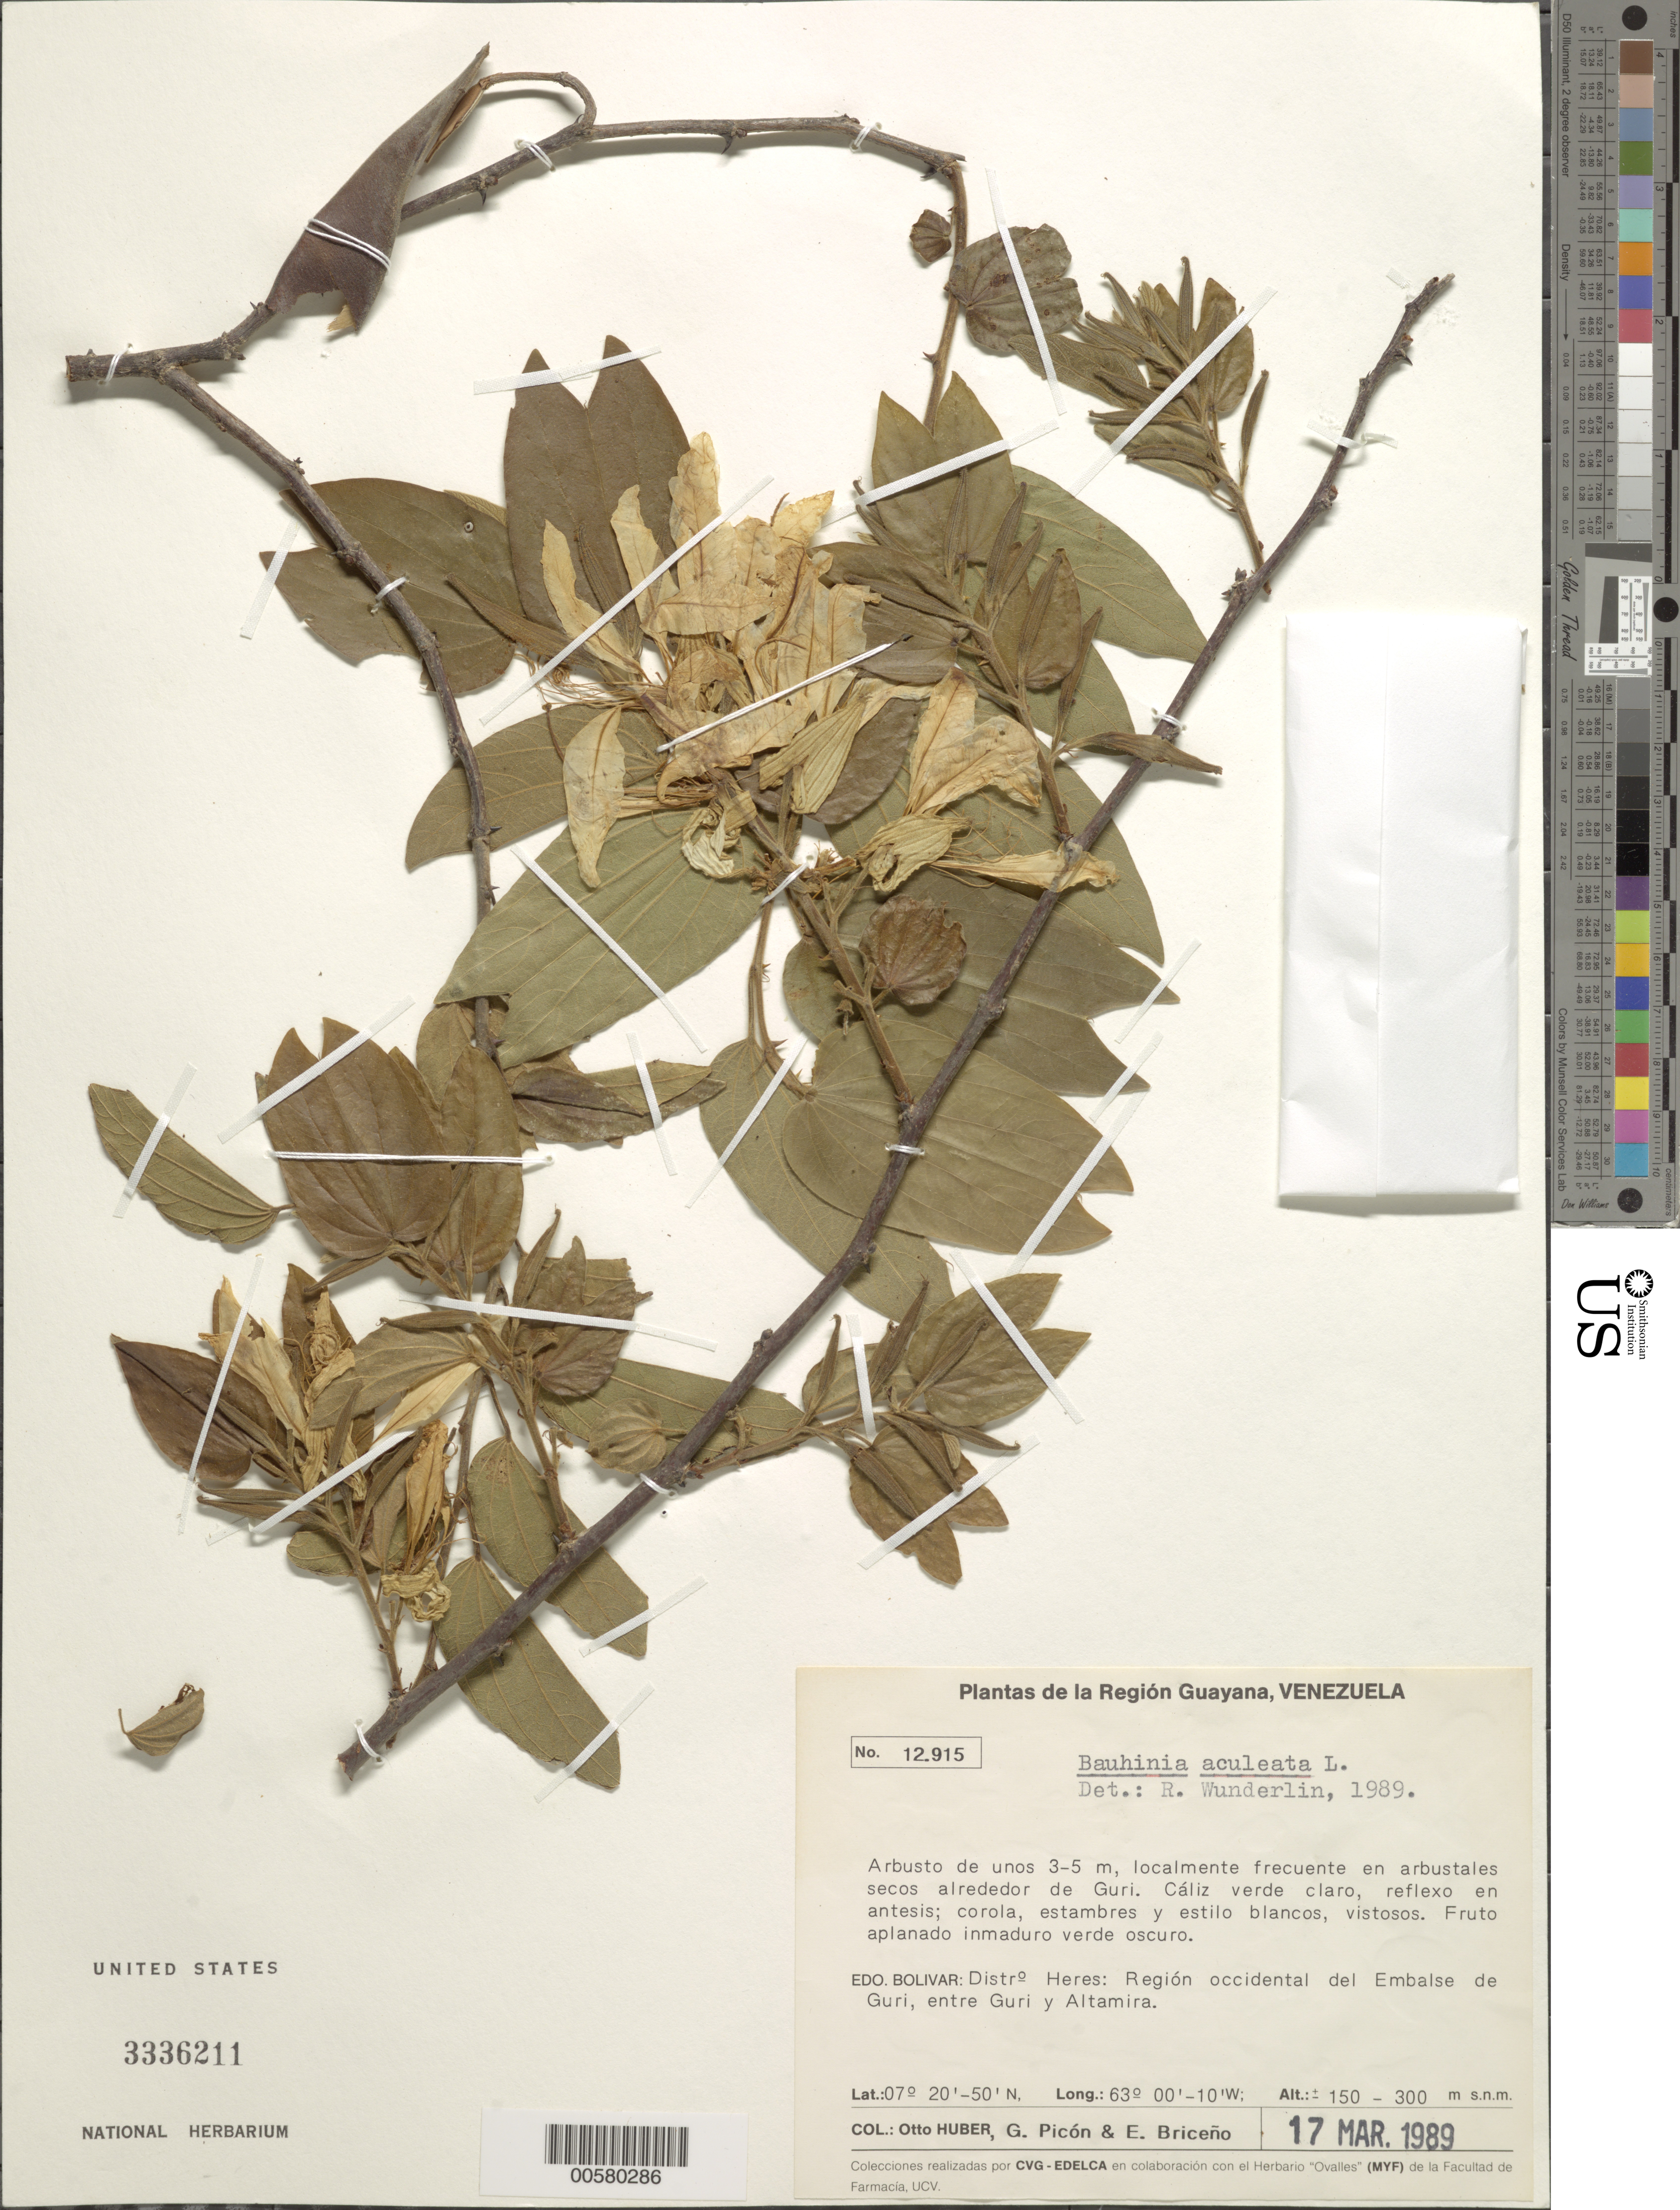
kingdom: Plantae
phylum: Tracheophyta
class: Magnoliopsida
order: Fabales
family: Fabaceae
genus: Bauhinia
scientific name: Bauhinia aculeata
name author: L.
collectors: O. Huber, G. Picón Navas & E. Briceno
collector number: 12915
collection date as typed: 17 Mar 1989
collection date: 1989-03-17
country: Venezuela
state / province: Bolivar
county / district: Heres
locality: Embalse de guri, between guri and altamira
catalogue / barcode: US 3336211